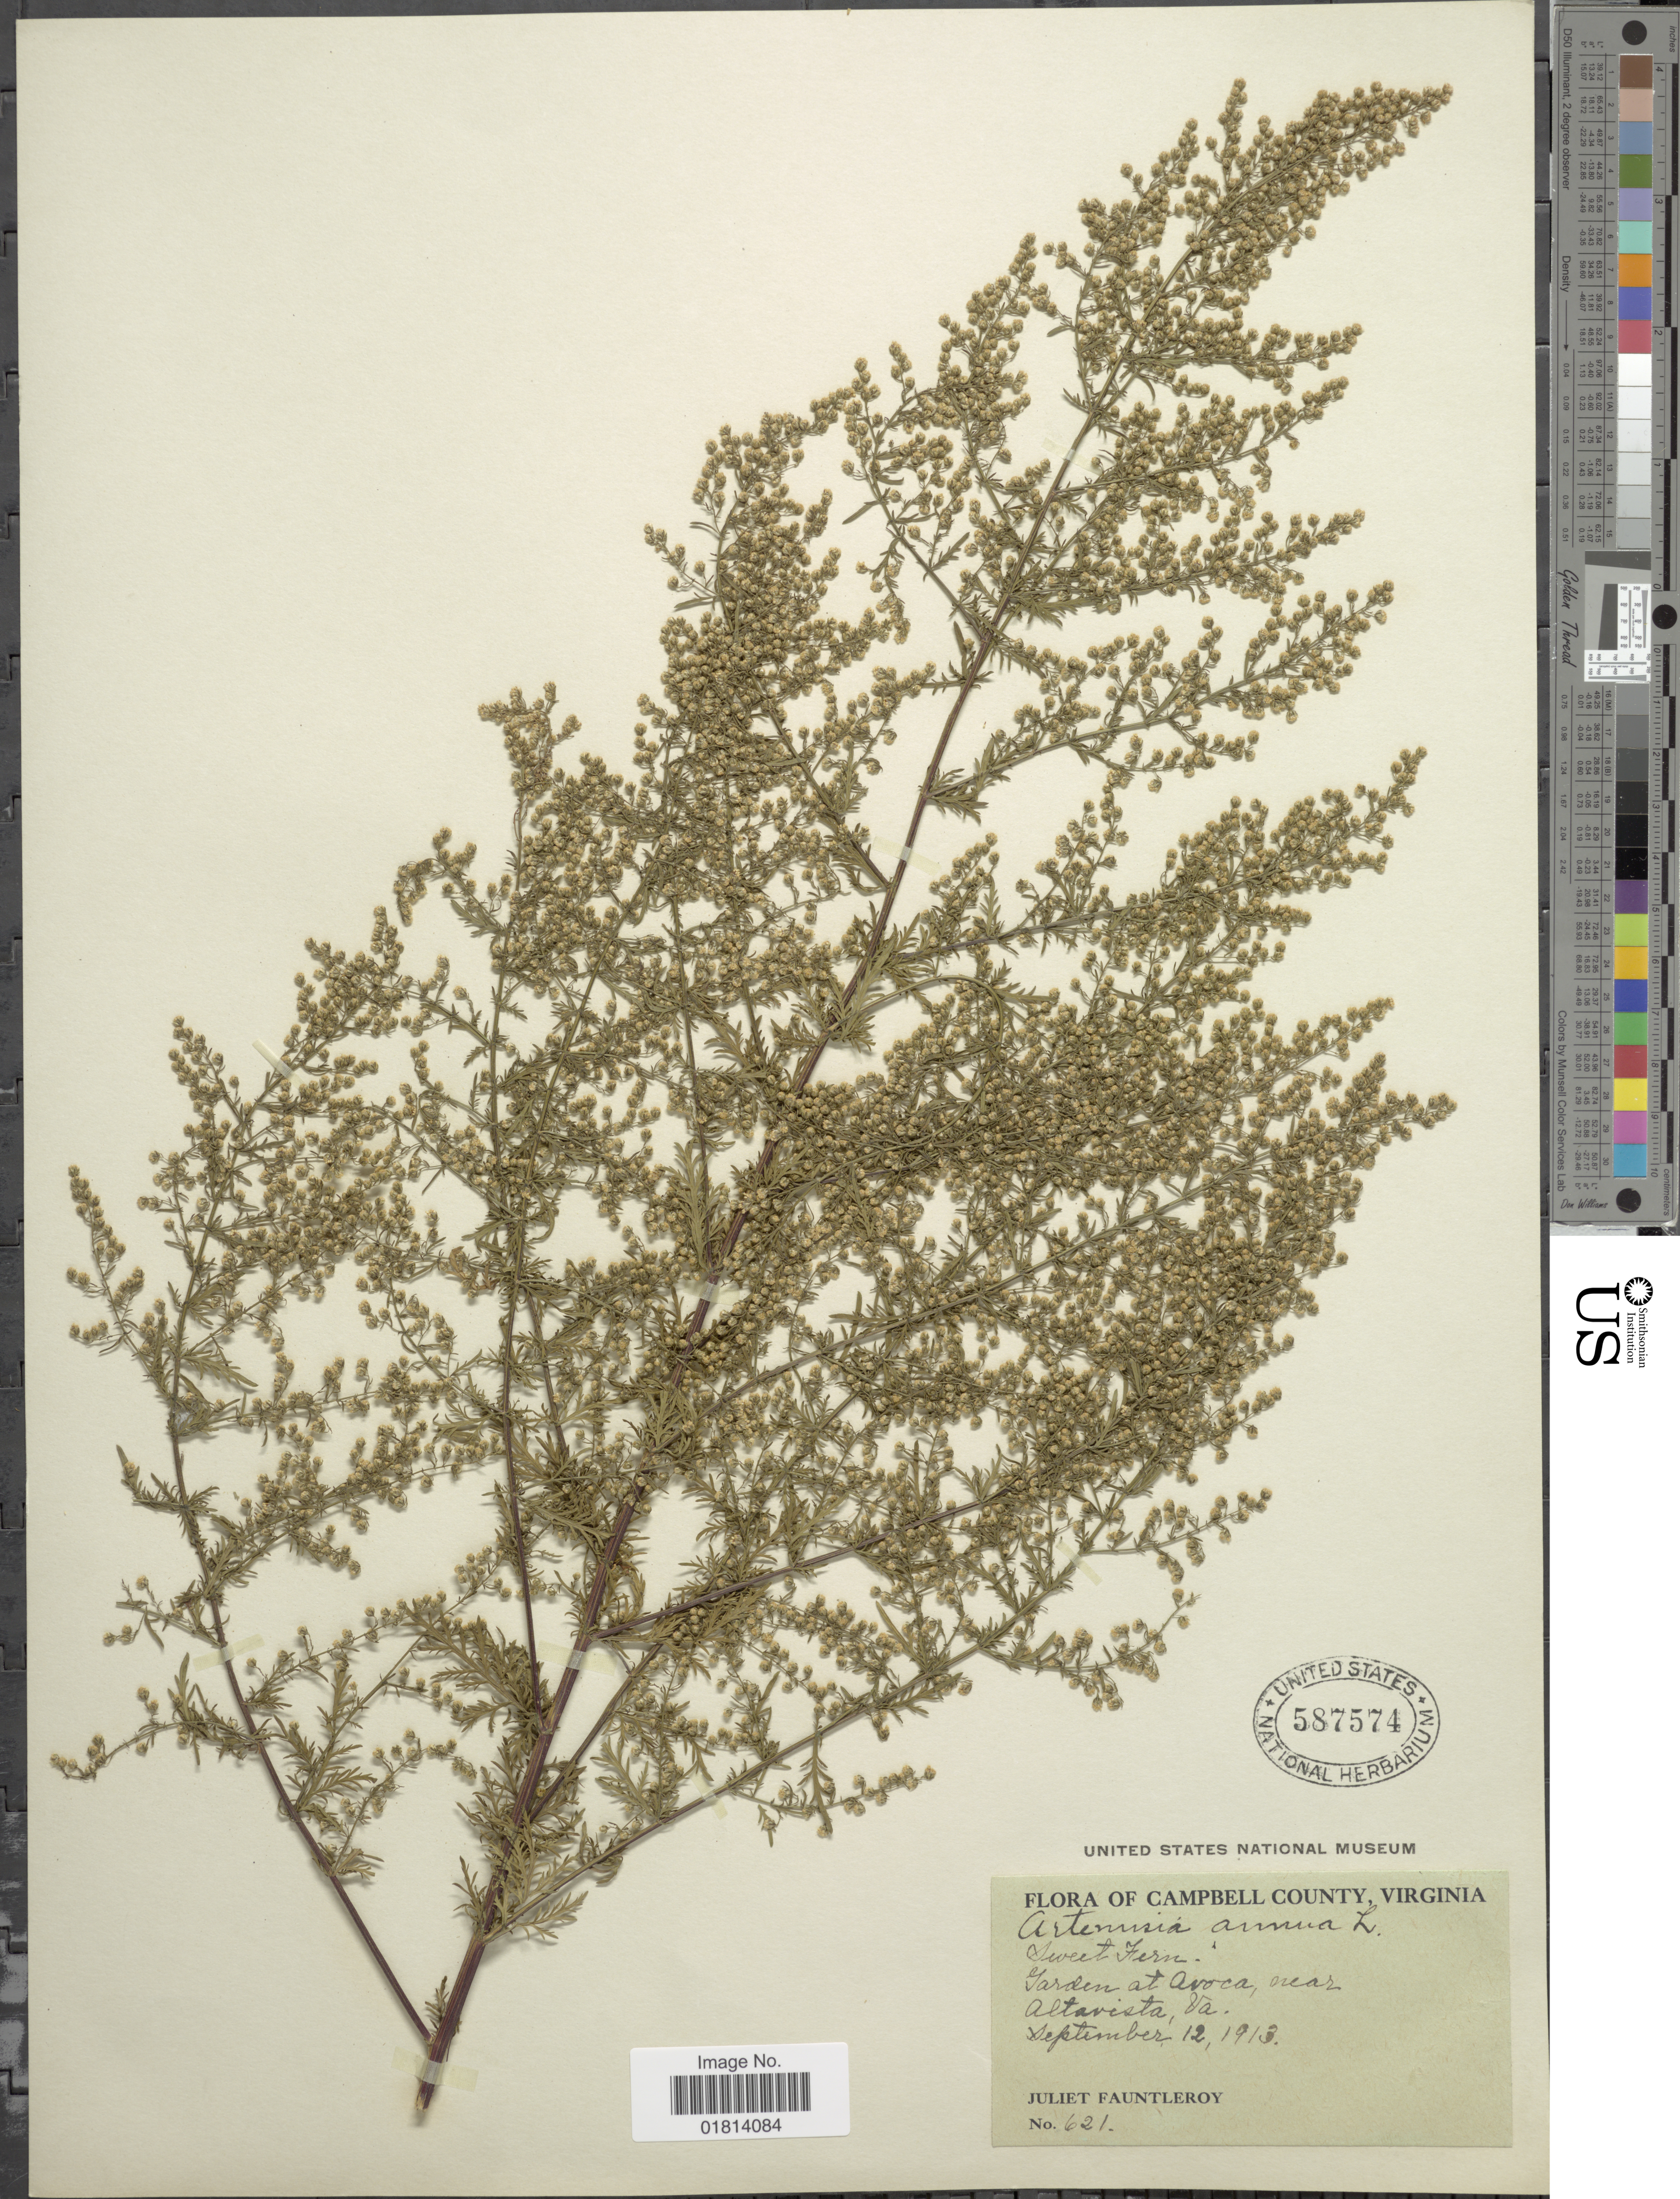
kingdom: Plantae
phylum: Tracheophyta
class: Magnoliopsida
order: Asterales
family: Asteraceae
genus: Artemisia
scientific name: Artemisia annua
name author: L.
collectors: J. Fauntleroy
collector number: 621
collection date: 1913-09-12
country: United States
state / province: Virginia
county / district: Campbell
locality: Campbell County, Virginia. Sweet Fern. Garden at Avoca, near Altavista, Va.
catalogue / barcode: US 587574